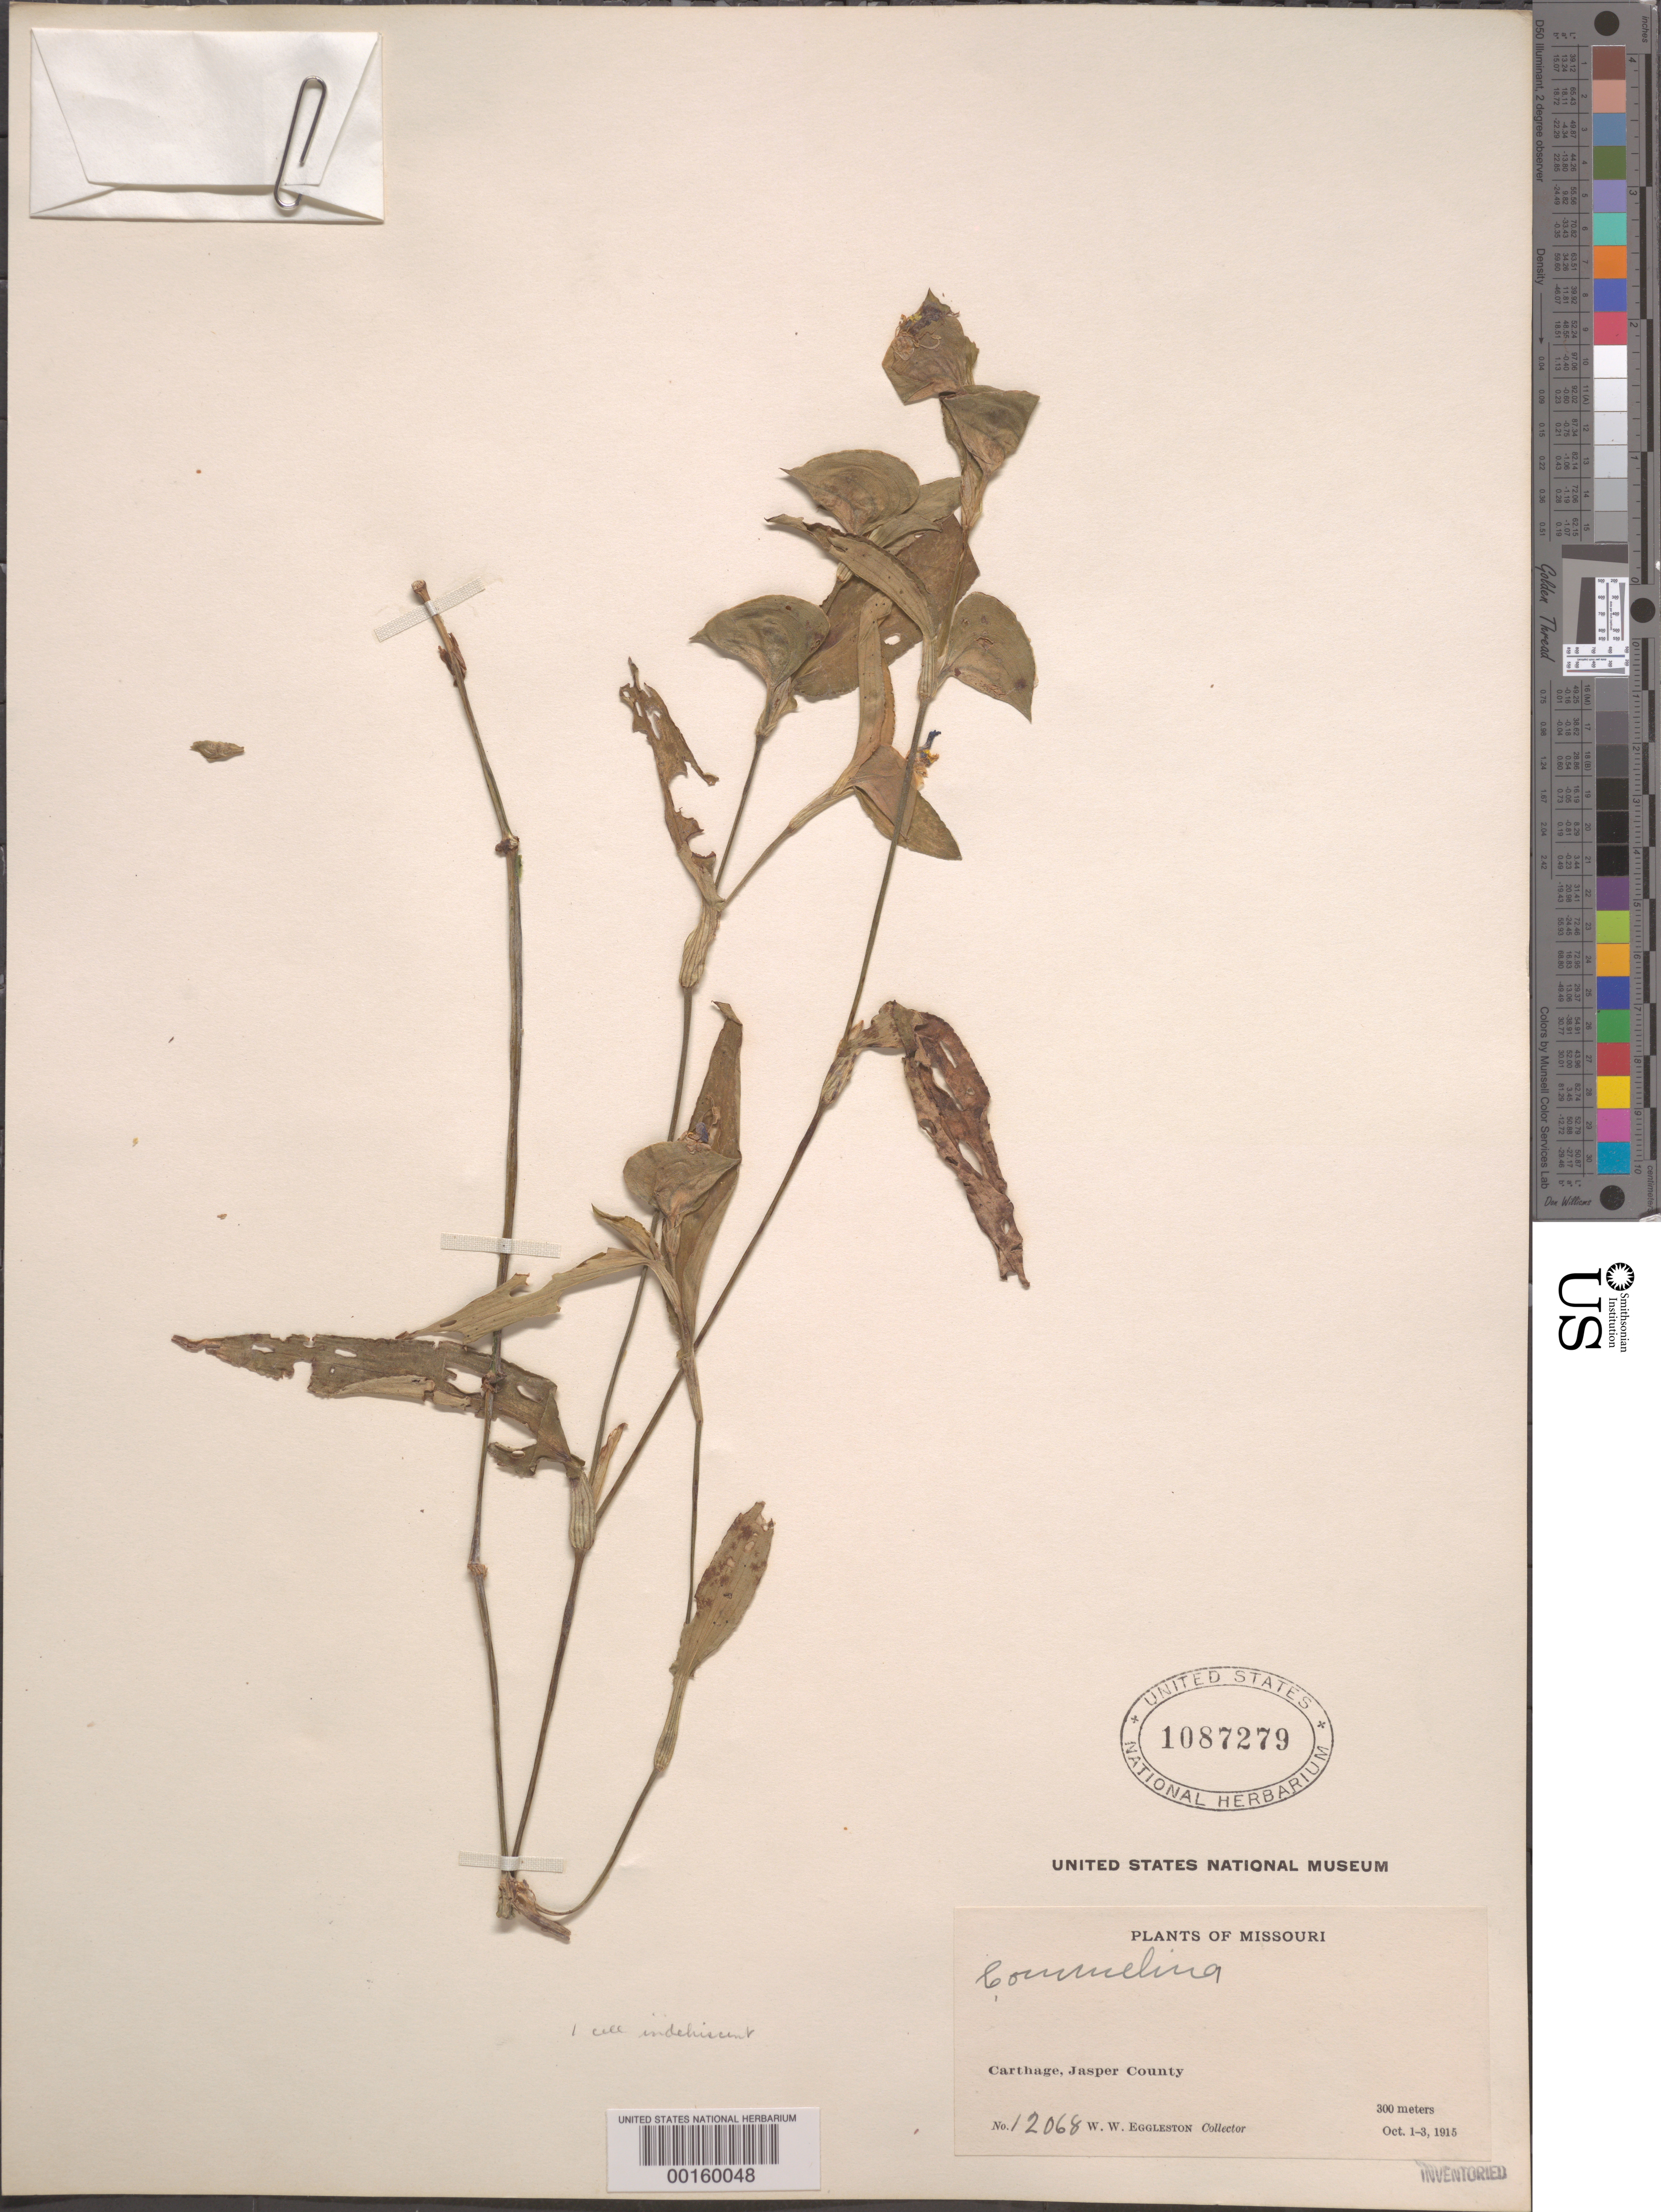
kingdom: Plantae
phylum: Tracheophyta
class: Liliopsida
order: Commelinales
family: Commelinaceae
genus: Commelina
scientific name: Commelina erecta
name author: L.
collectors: W. W. Eggleston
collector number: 12068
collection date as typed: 01 Oct 1915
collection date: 1915-10-01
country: United States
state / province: Iowa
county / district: Jasper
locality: Carthage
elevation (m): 300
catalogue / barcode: US 1087279